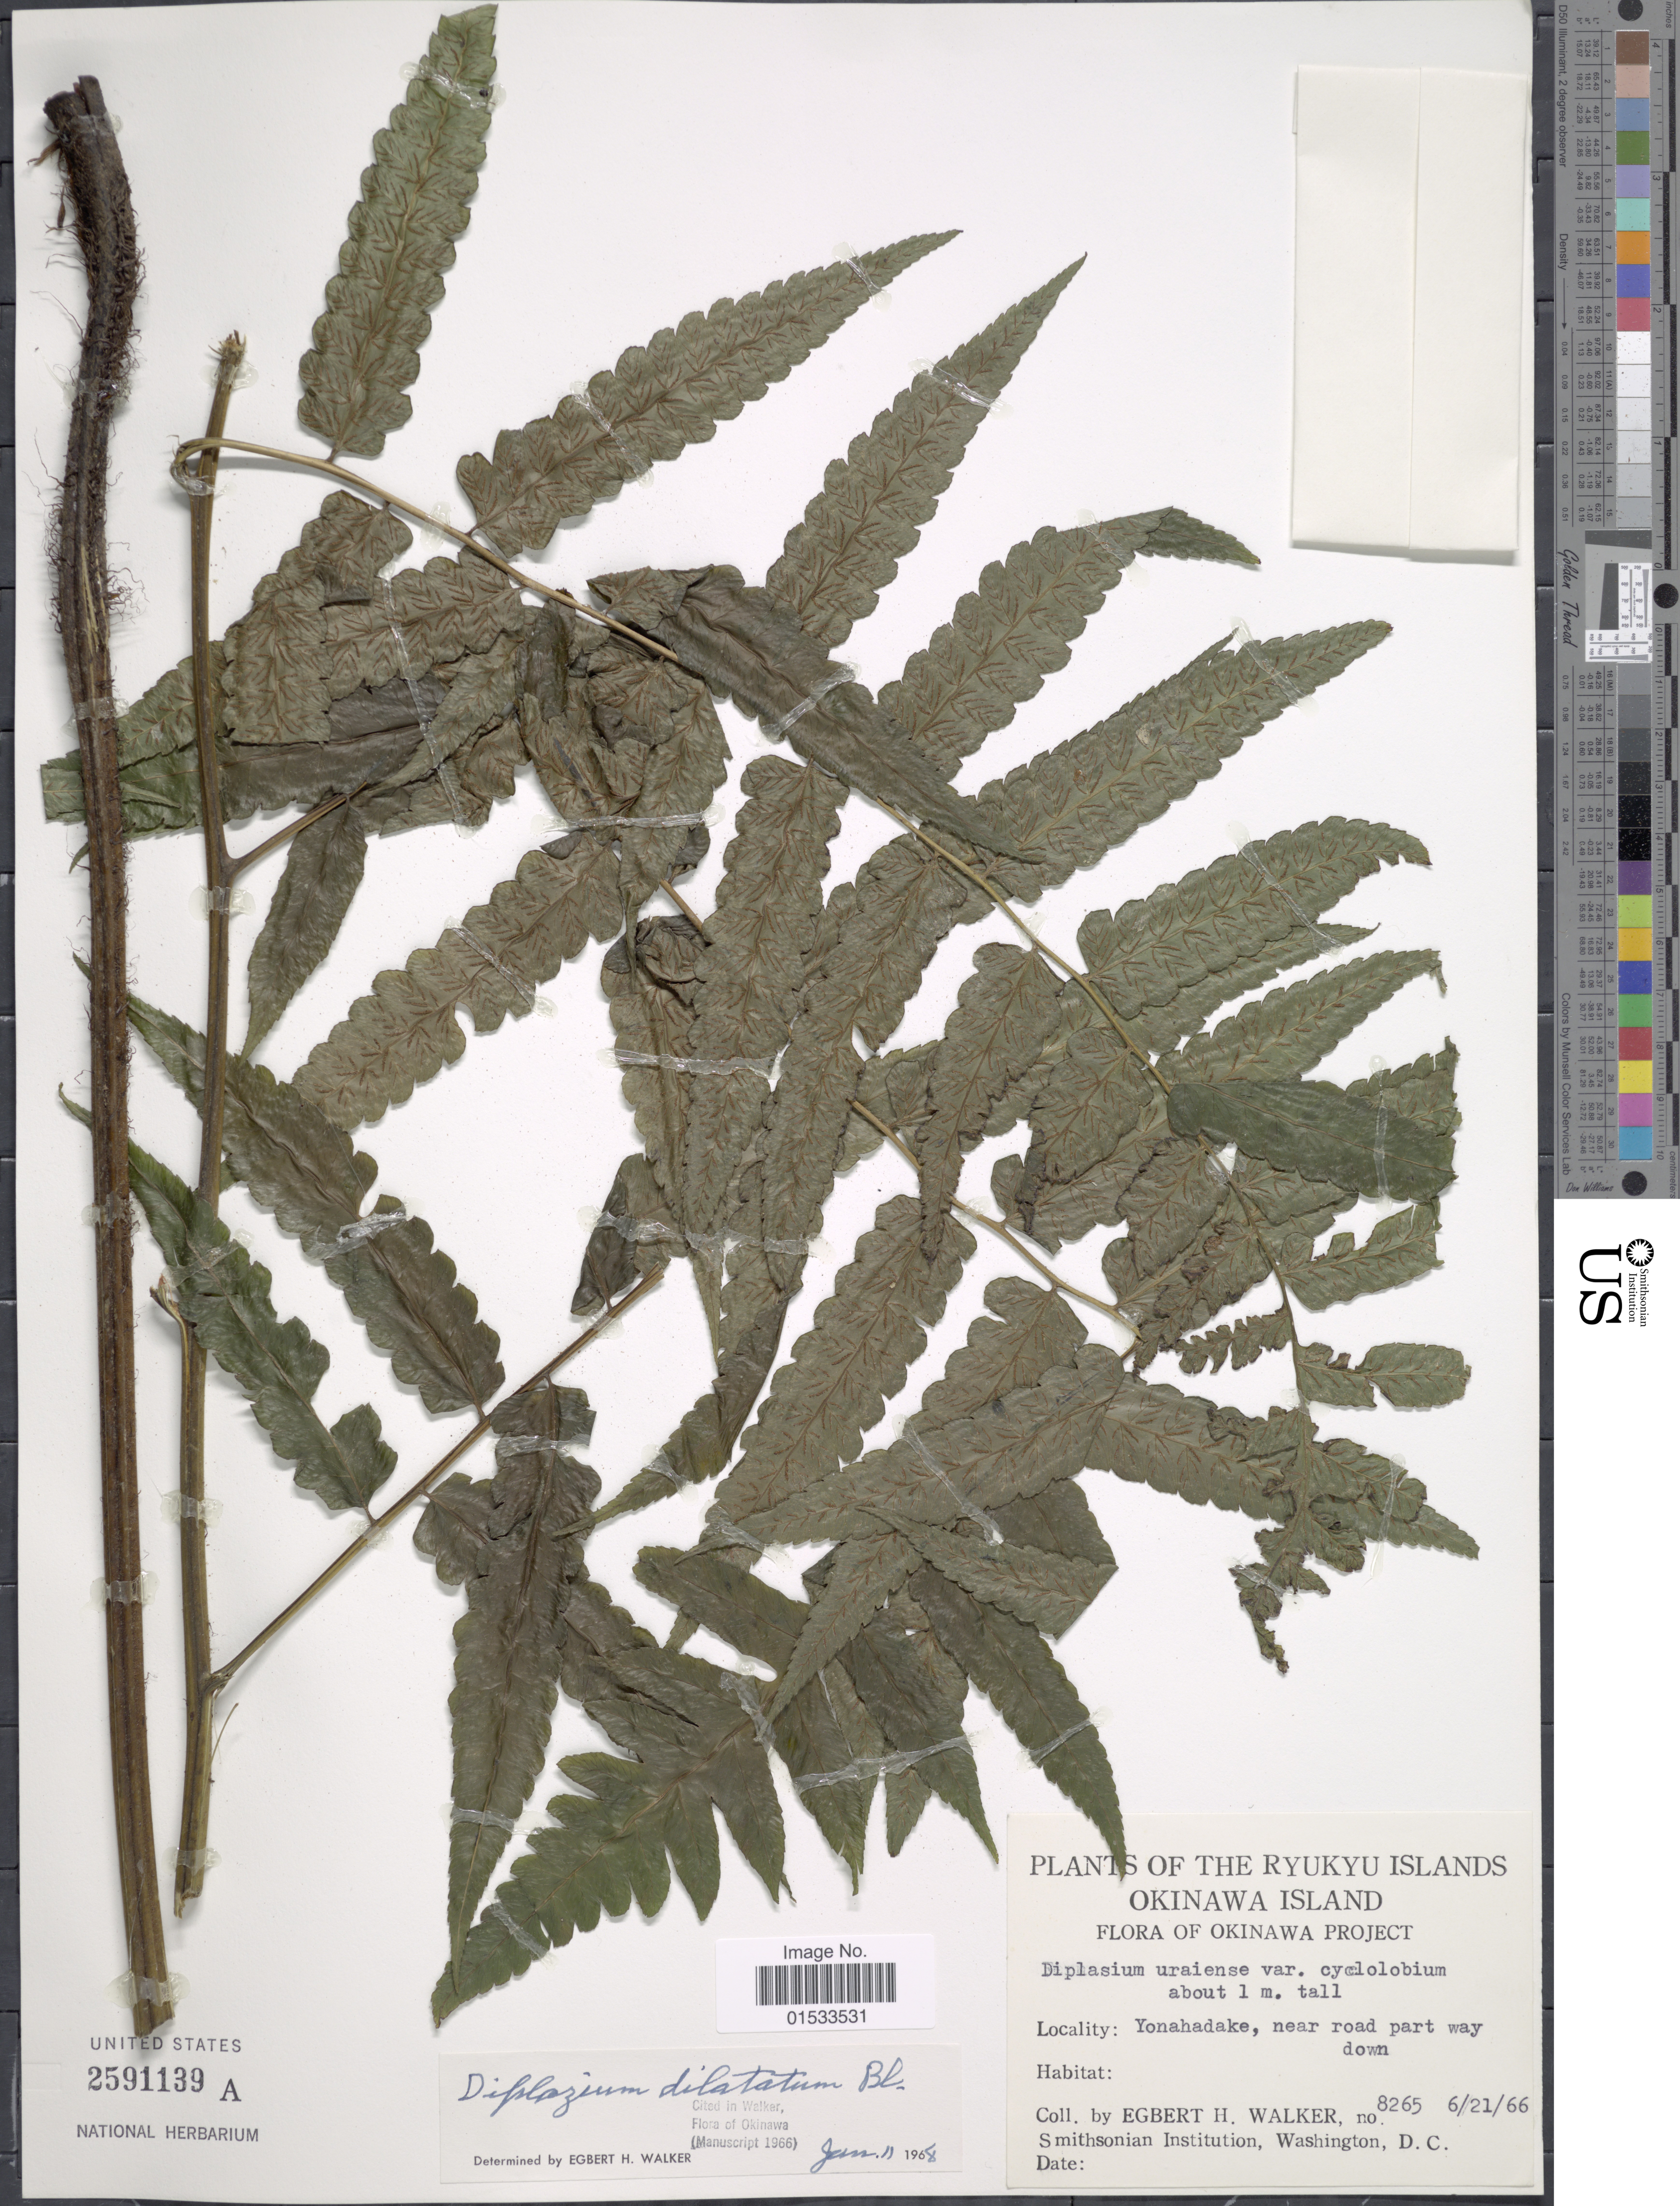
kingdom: Plantae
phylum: Tracheophyta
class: Polypodiopsida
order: Polypodiales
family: Athyriaceae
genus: Diplazium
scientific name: Diplazium dilatatum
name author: Blume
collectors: E. H. Walker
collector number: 8265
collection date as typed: Transcribed d/m/y: 21/6/66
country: Japan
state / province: Okinawa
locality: The Ryukyu Islands, Okinawa Island, Okinawa Project, Yonahadakem near road part way down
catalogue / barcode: US 2591139A